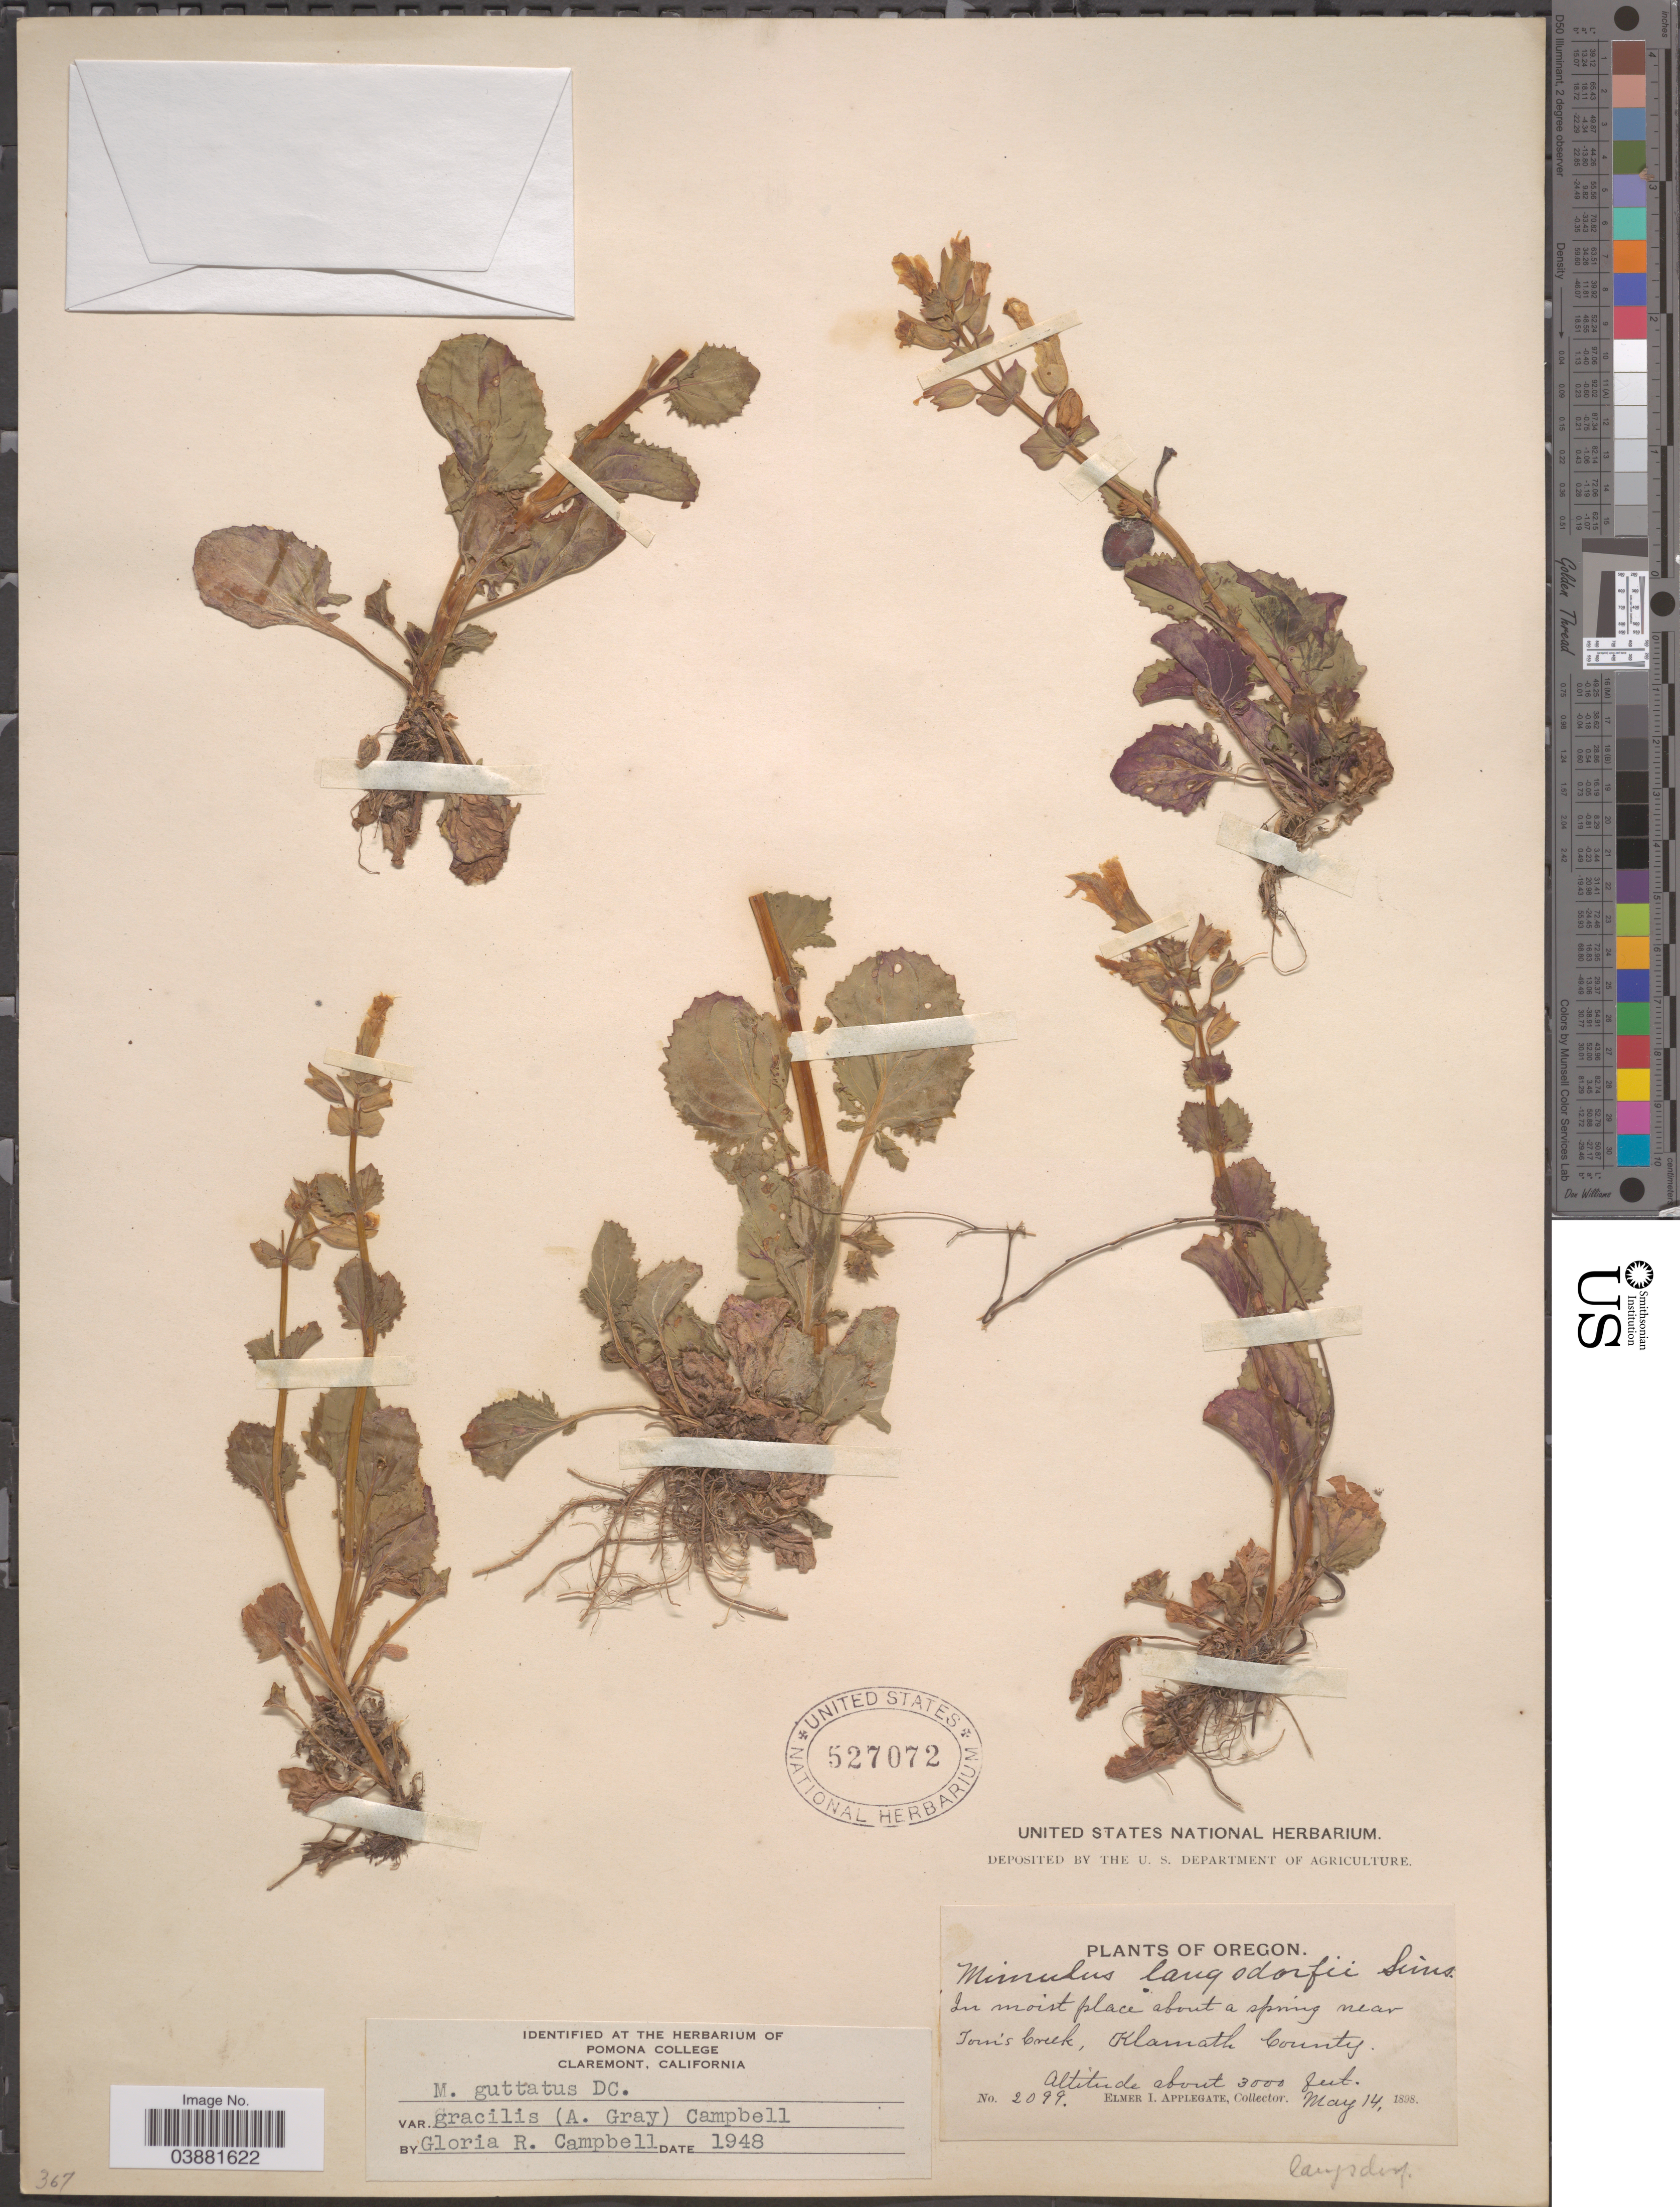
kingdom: Plantae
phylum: Tracheophyta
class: Magnoliopsida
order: Lamiales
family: Phrymaceae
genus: Mimulus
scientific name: Mimulus guttatus var. gracilis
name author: (A. Gray) G.R. Campb.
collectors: E. I. Applegate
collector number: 2099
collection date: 1898-05-14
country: United States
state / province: Oregon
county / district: Klamath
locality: About a spring near Tom's Creek, Klamath County.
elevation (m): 914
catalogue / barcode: US 527072